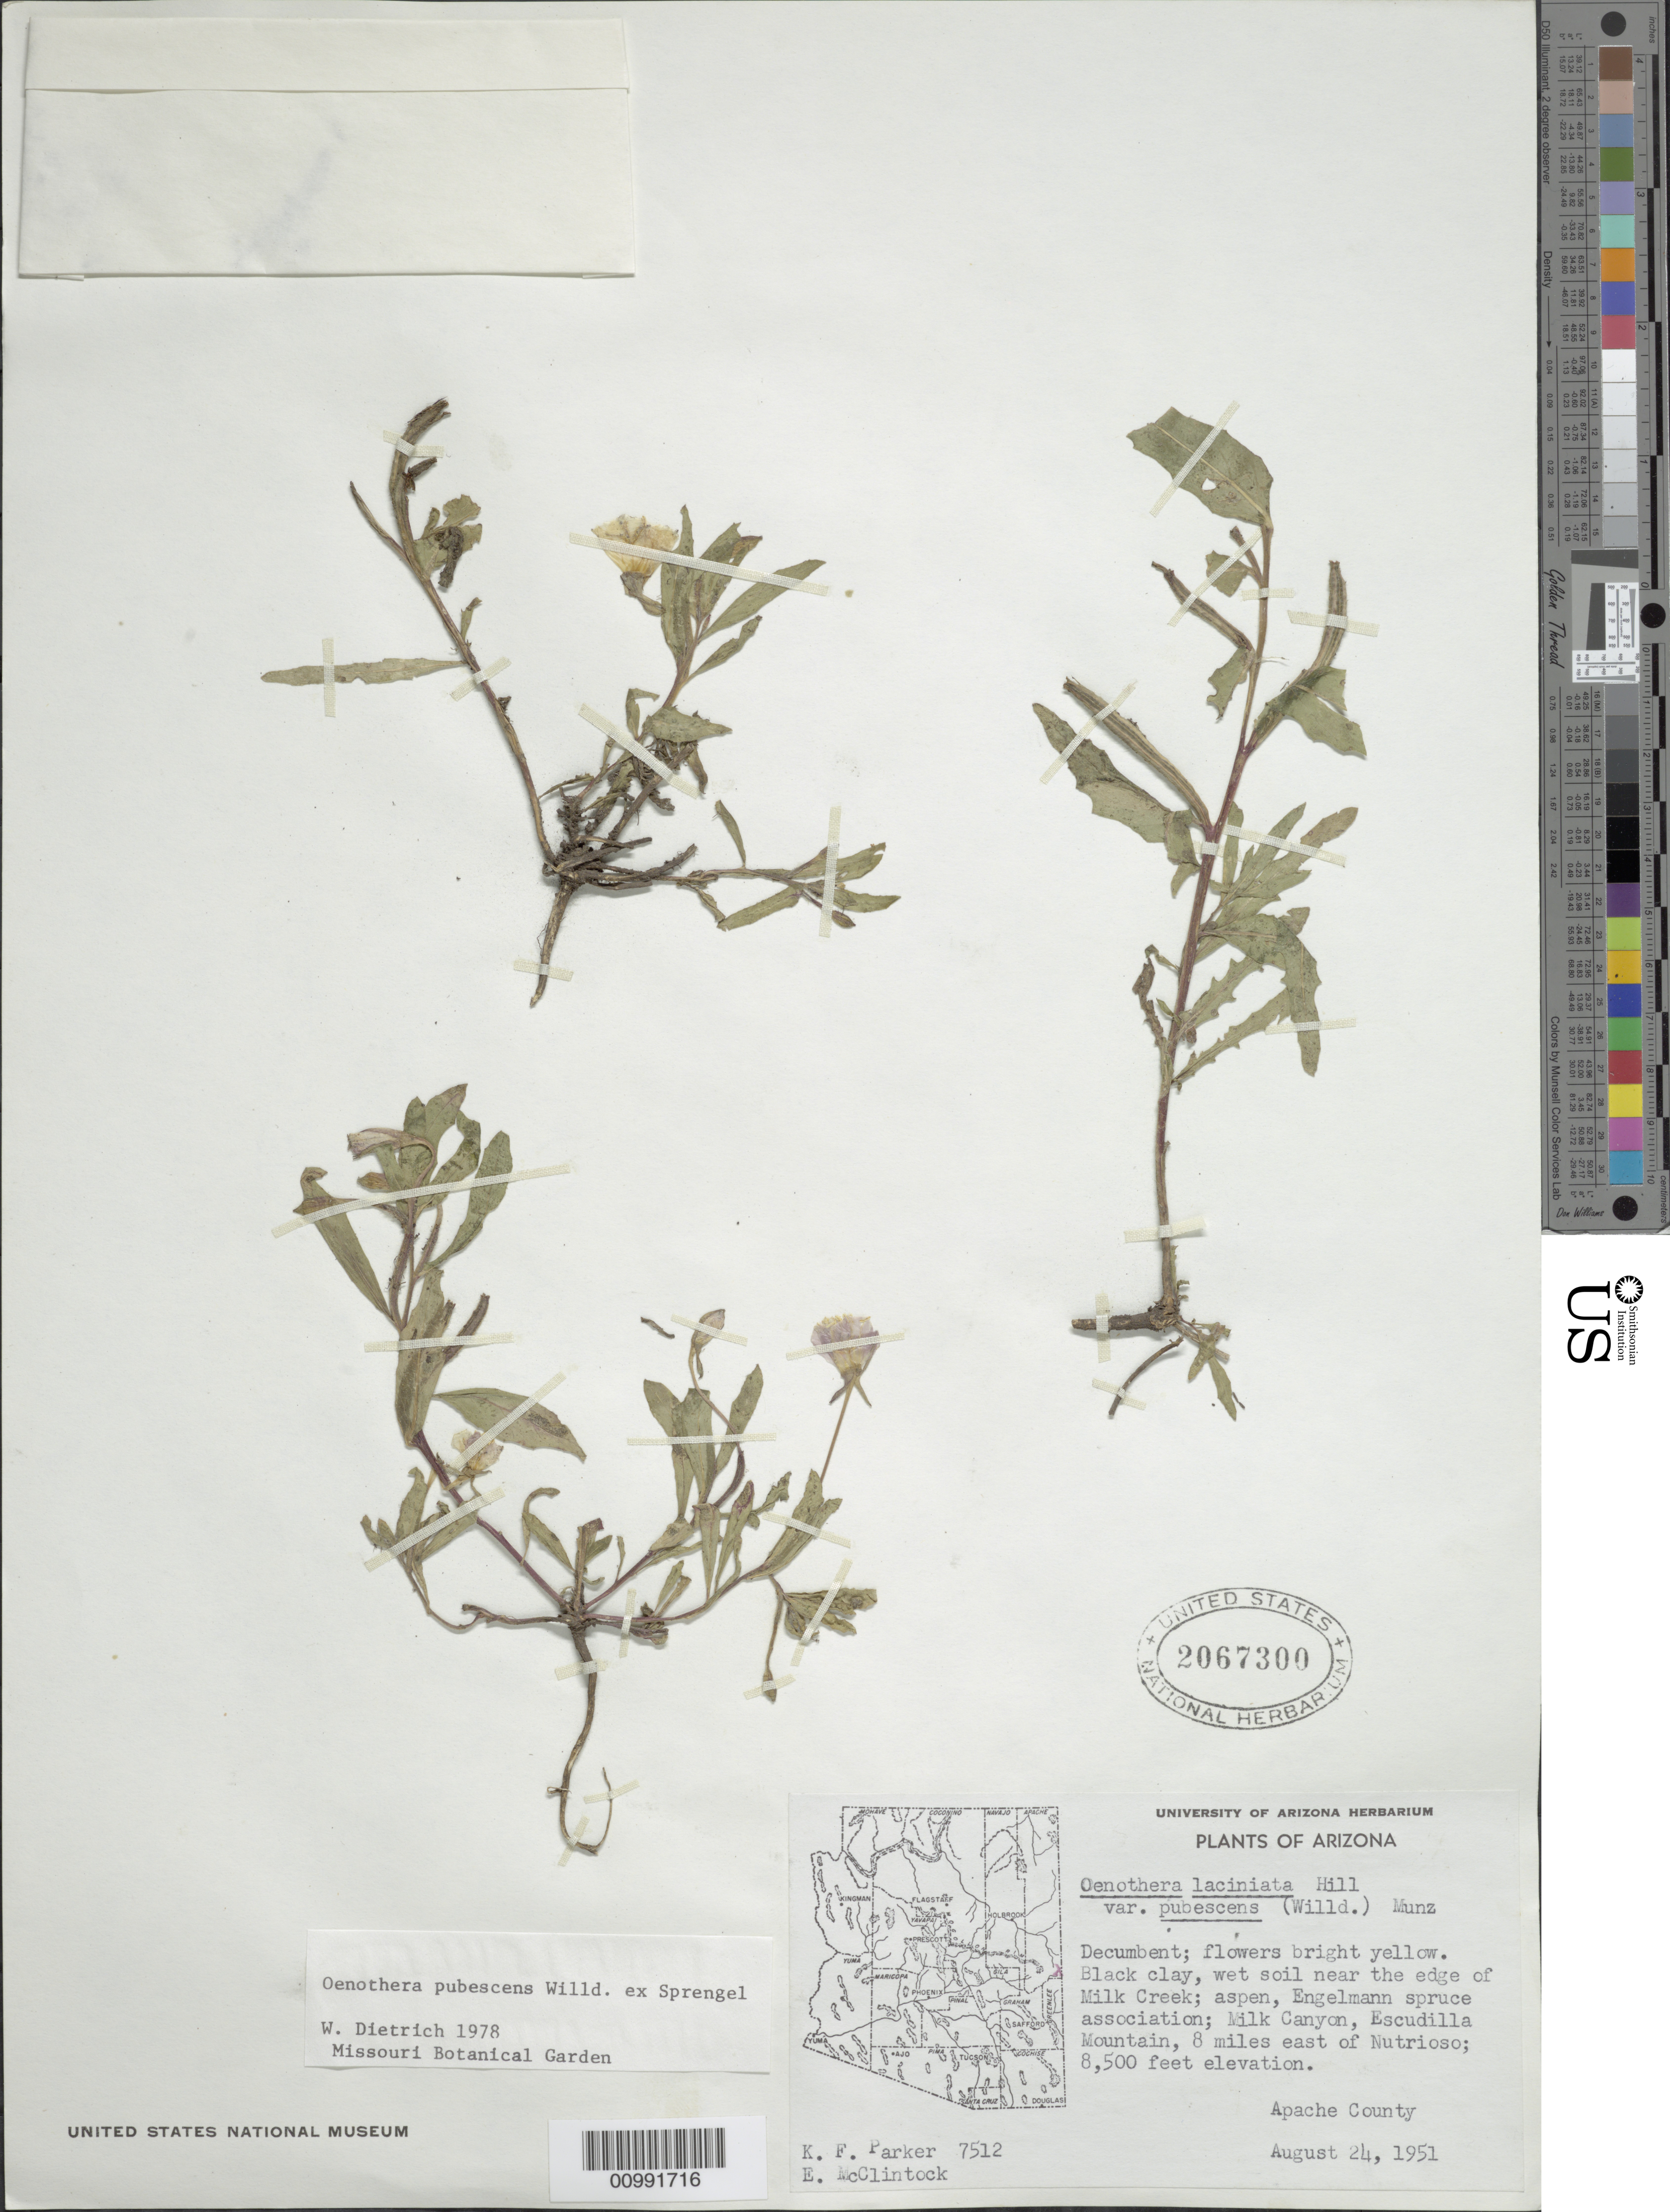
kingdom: Plantae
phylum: Tracheophyta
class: Magnoliopsida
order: Myrtales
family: Onagraceae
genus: Oenothera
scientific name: Oenothera pubescens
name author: Willd. ex Spreng.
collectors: K. F. Parker & E. McClintock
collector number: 7512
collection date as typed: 24 Aug 1951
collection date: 1951-08-24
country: United States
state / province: Arizona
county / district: Apache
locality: Black clay, wet soil near the edge of Milk Creek; aspen, Engelmann spruce association; Milk Canyon, Escudilla Mountain, 8 miles east of Nutrioso.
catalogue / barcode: US 2067300